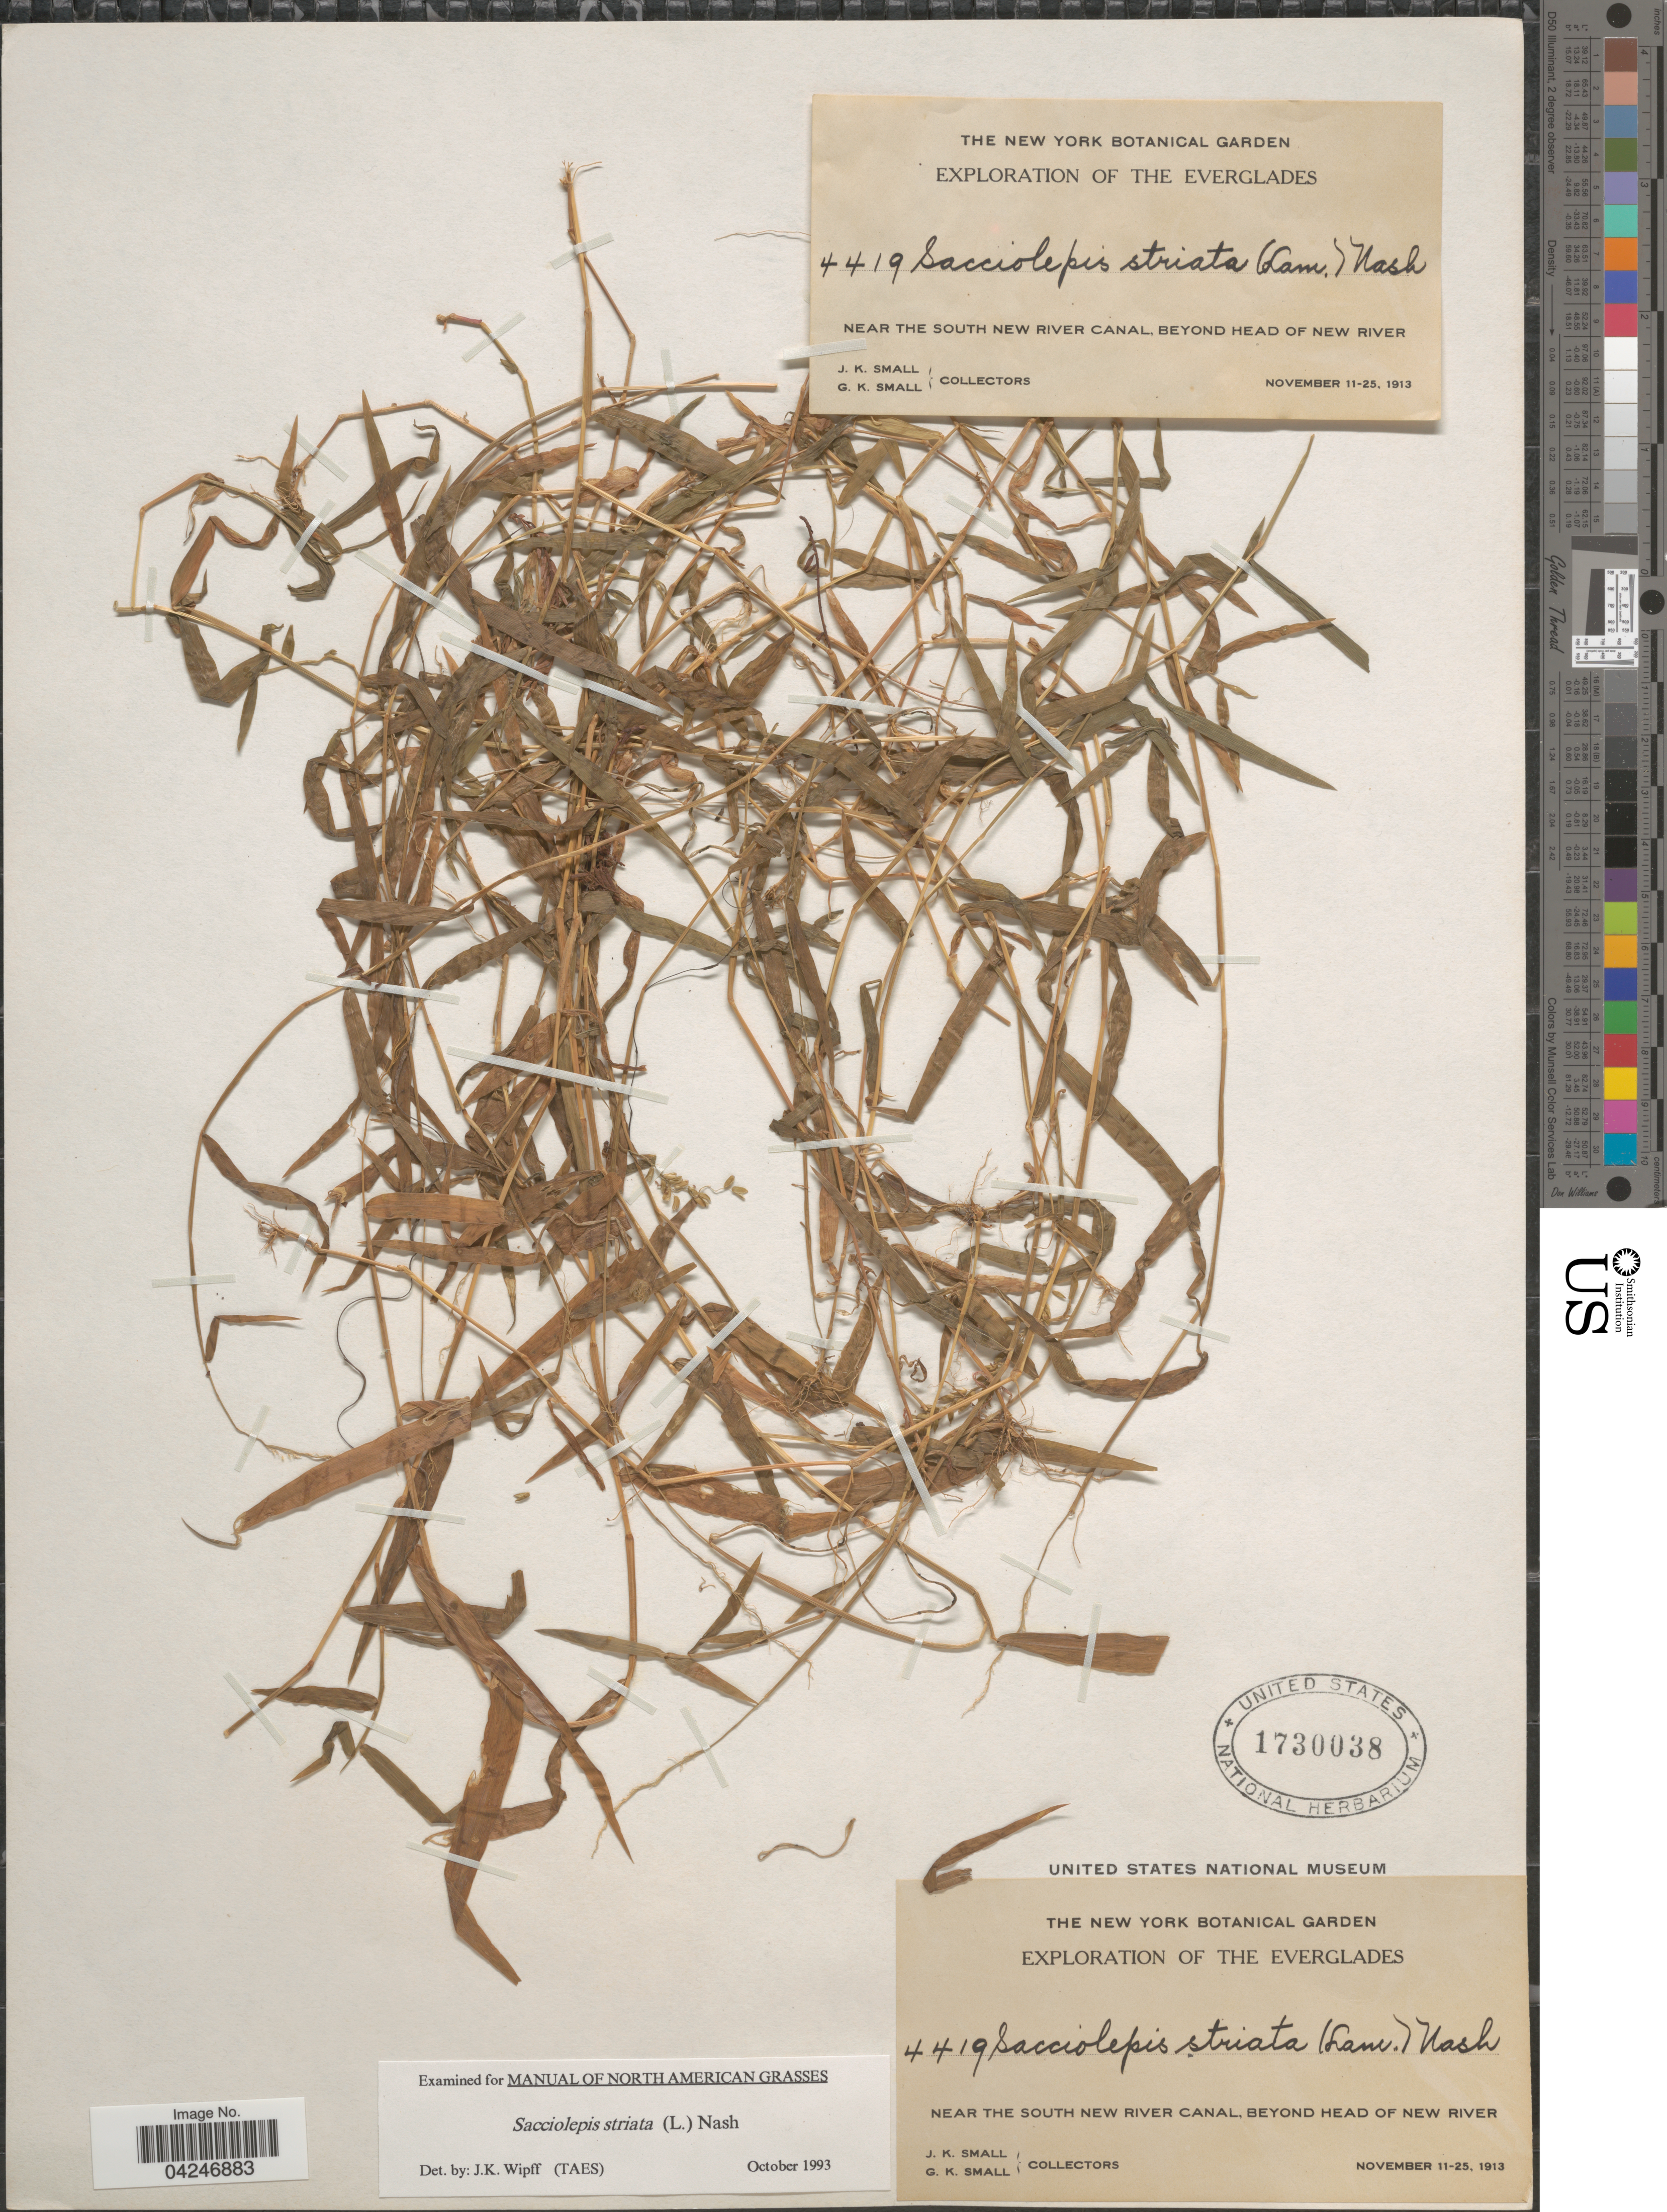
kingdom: Plantae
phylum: Tracheophyta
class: Liliopsida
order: Poales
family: Poaceae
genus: Sacciolepis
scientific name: Sacciolepis striata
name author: (L.) Nash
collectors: J. K. Small & G. K. Small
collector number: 4419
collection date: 1913-11-11/1913-11-25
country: United States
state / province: Florida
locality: Exploration Of The Everglades. Near The South New River Canal, Beyond Head Of New River.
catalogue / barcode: US 1730038